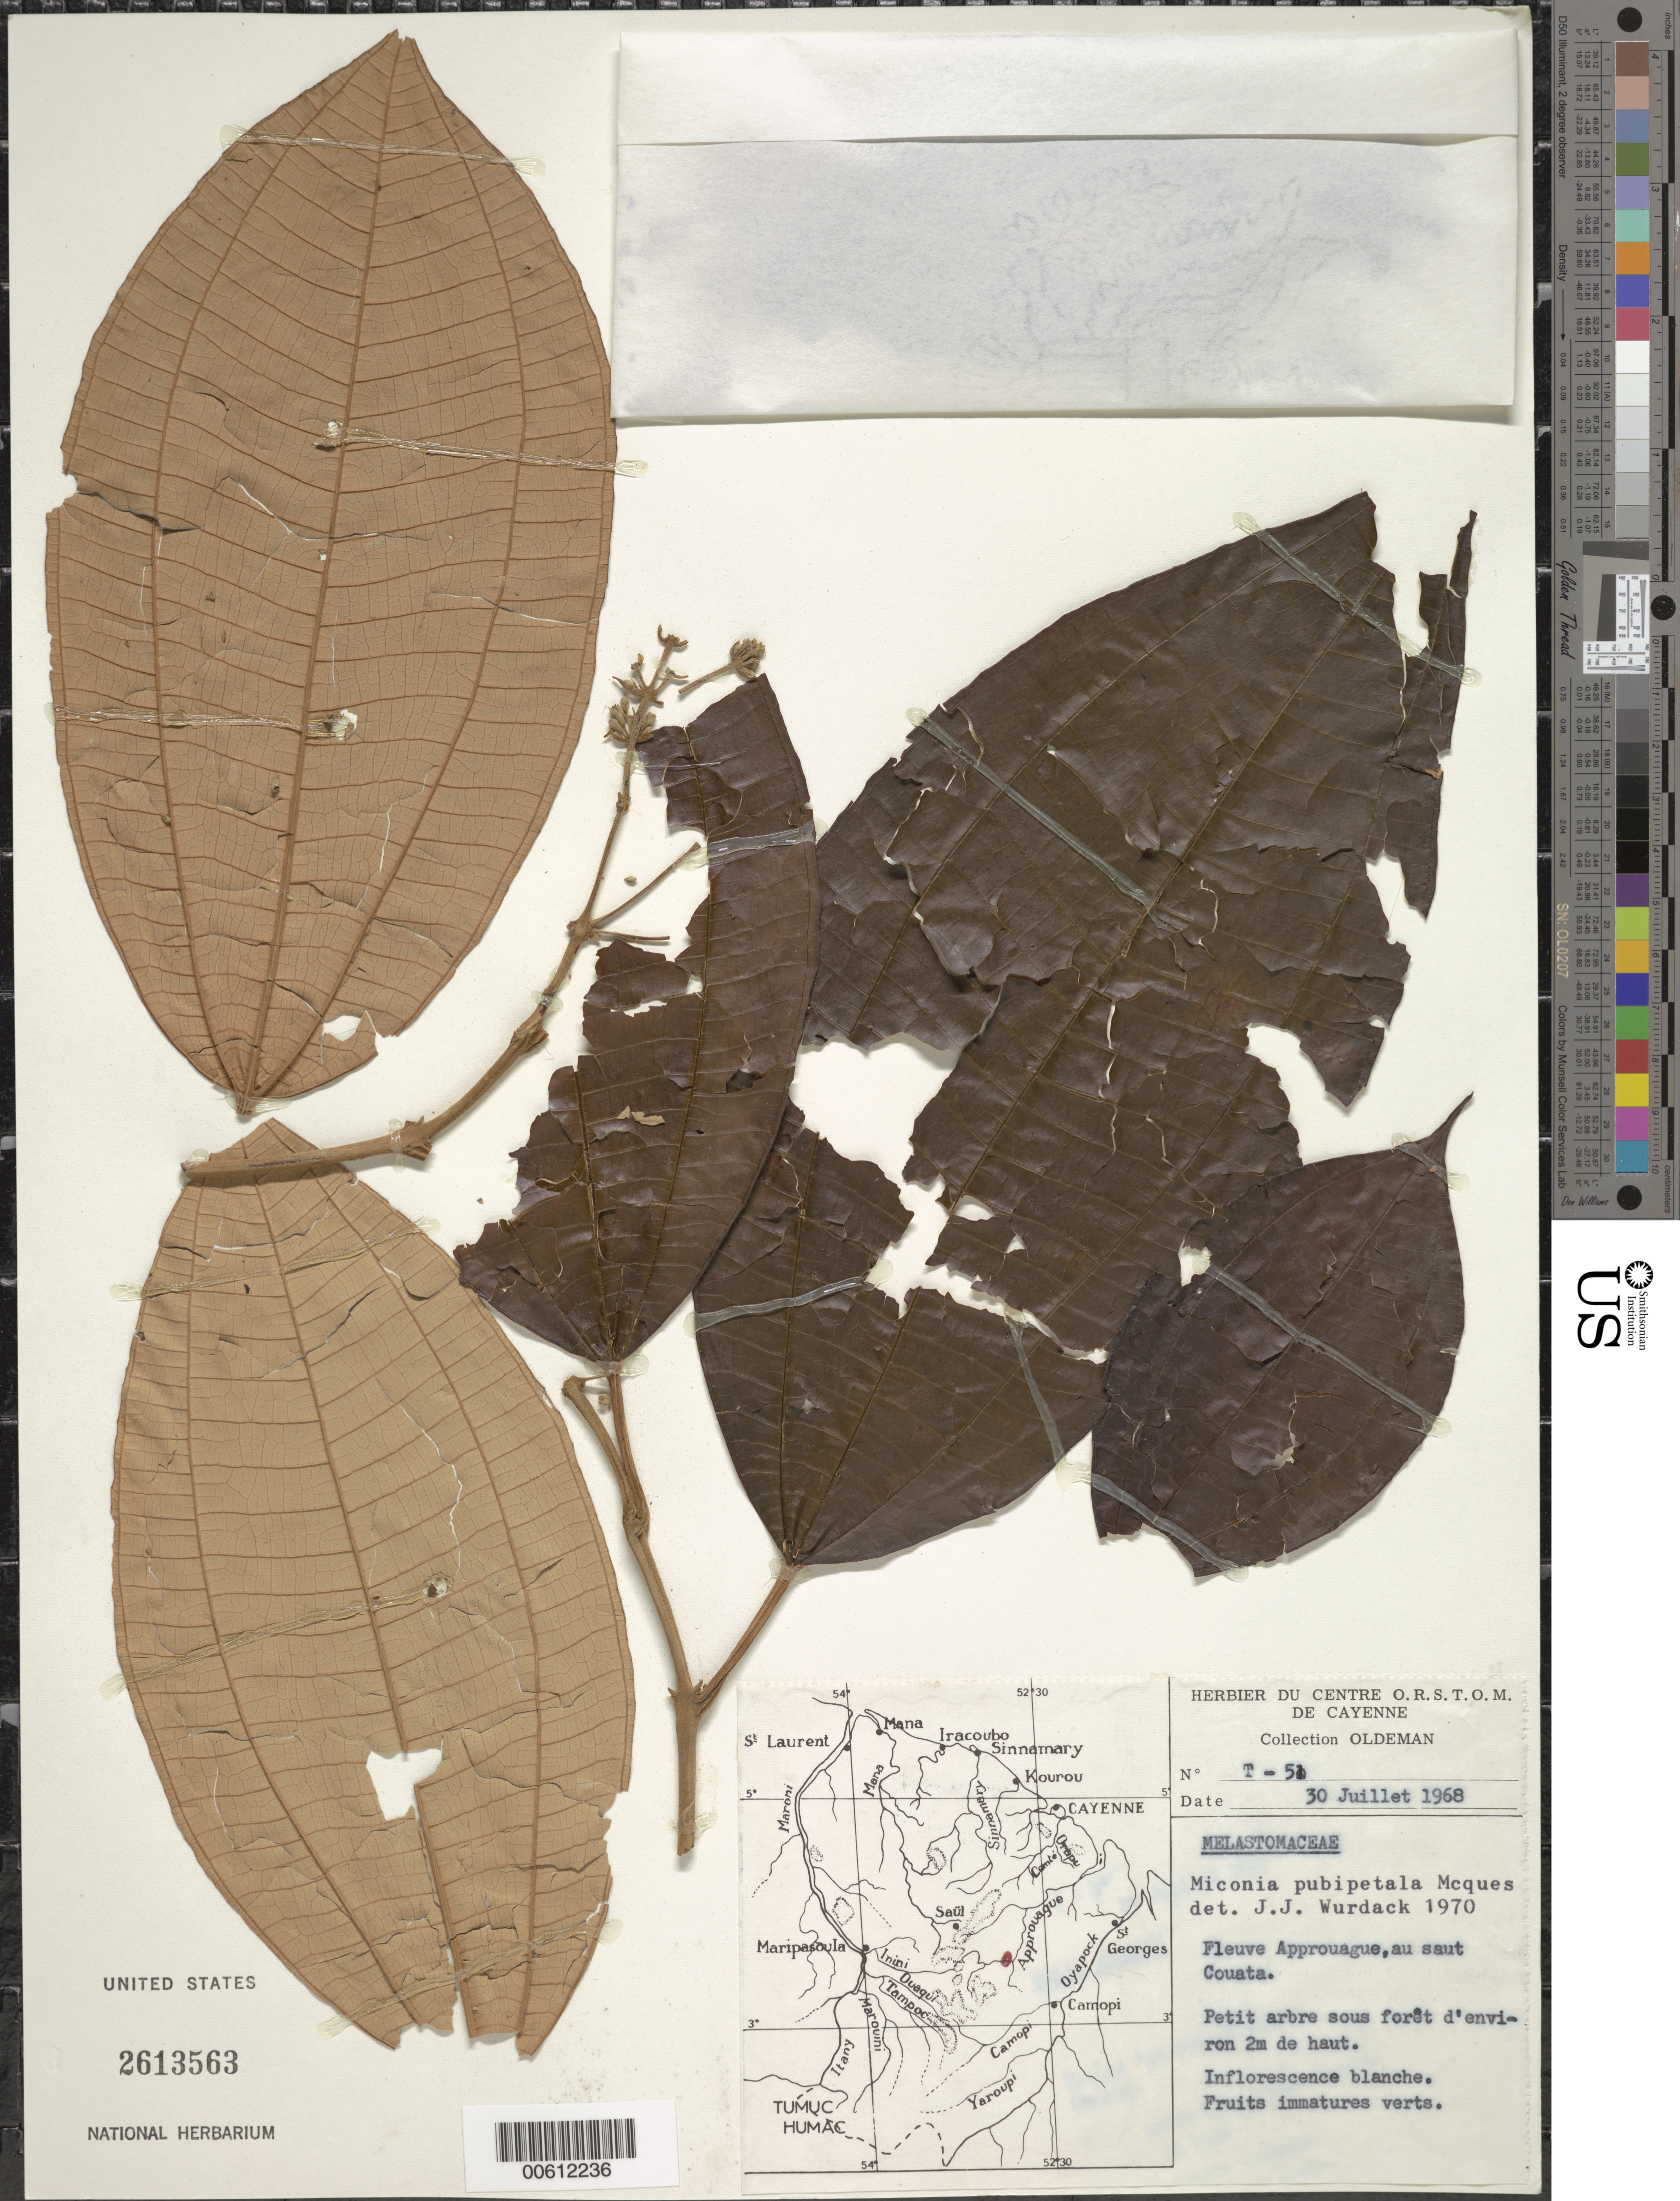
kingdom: Plantae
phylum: Tracheophyta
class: Magnoliopsida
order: Myrtales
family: Melastomataceae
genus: Miconia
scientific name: Miconia pubipetala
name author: Miq.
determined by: Wurdack, John J., (US), US (UNITED STATES)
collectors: R. Oldeman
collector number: T 51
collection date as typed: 30-Jul-68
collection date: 1968-07-30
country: French Guiana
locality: Approuague R., au Saut Couata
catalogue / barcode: US 2613563